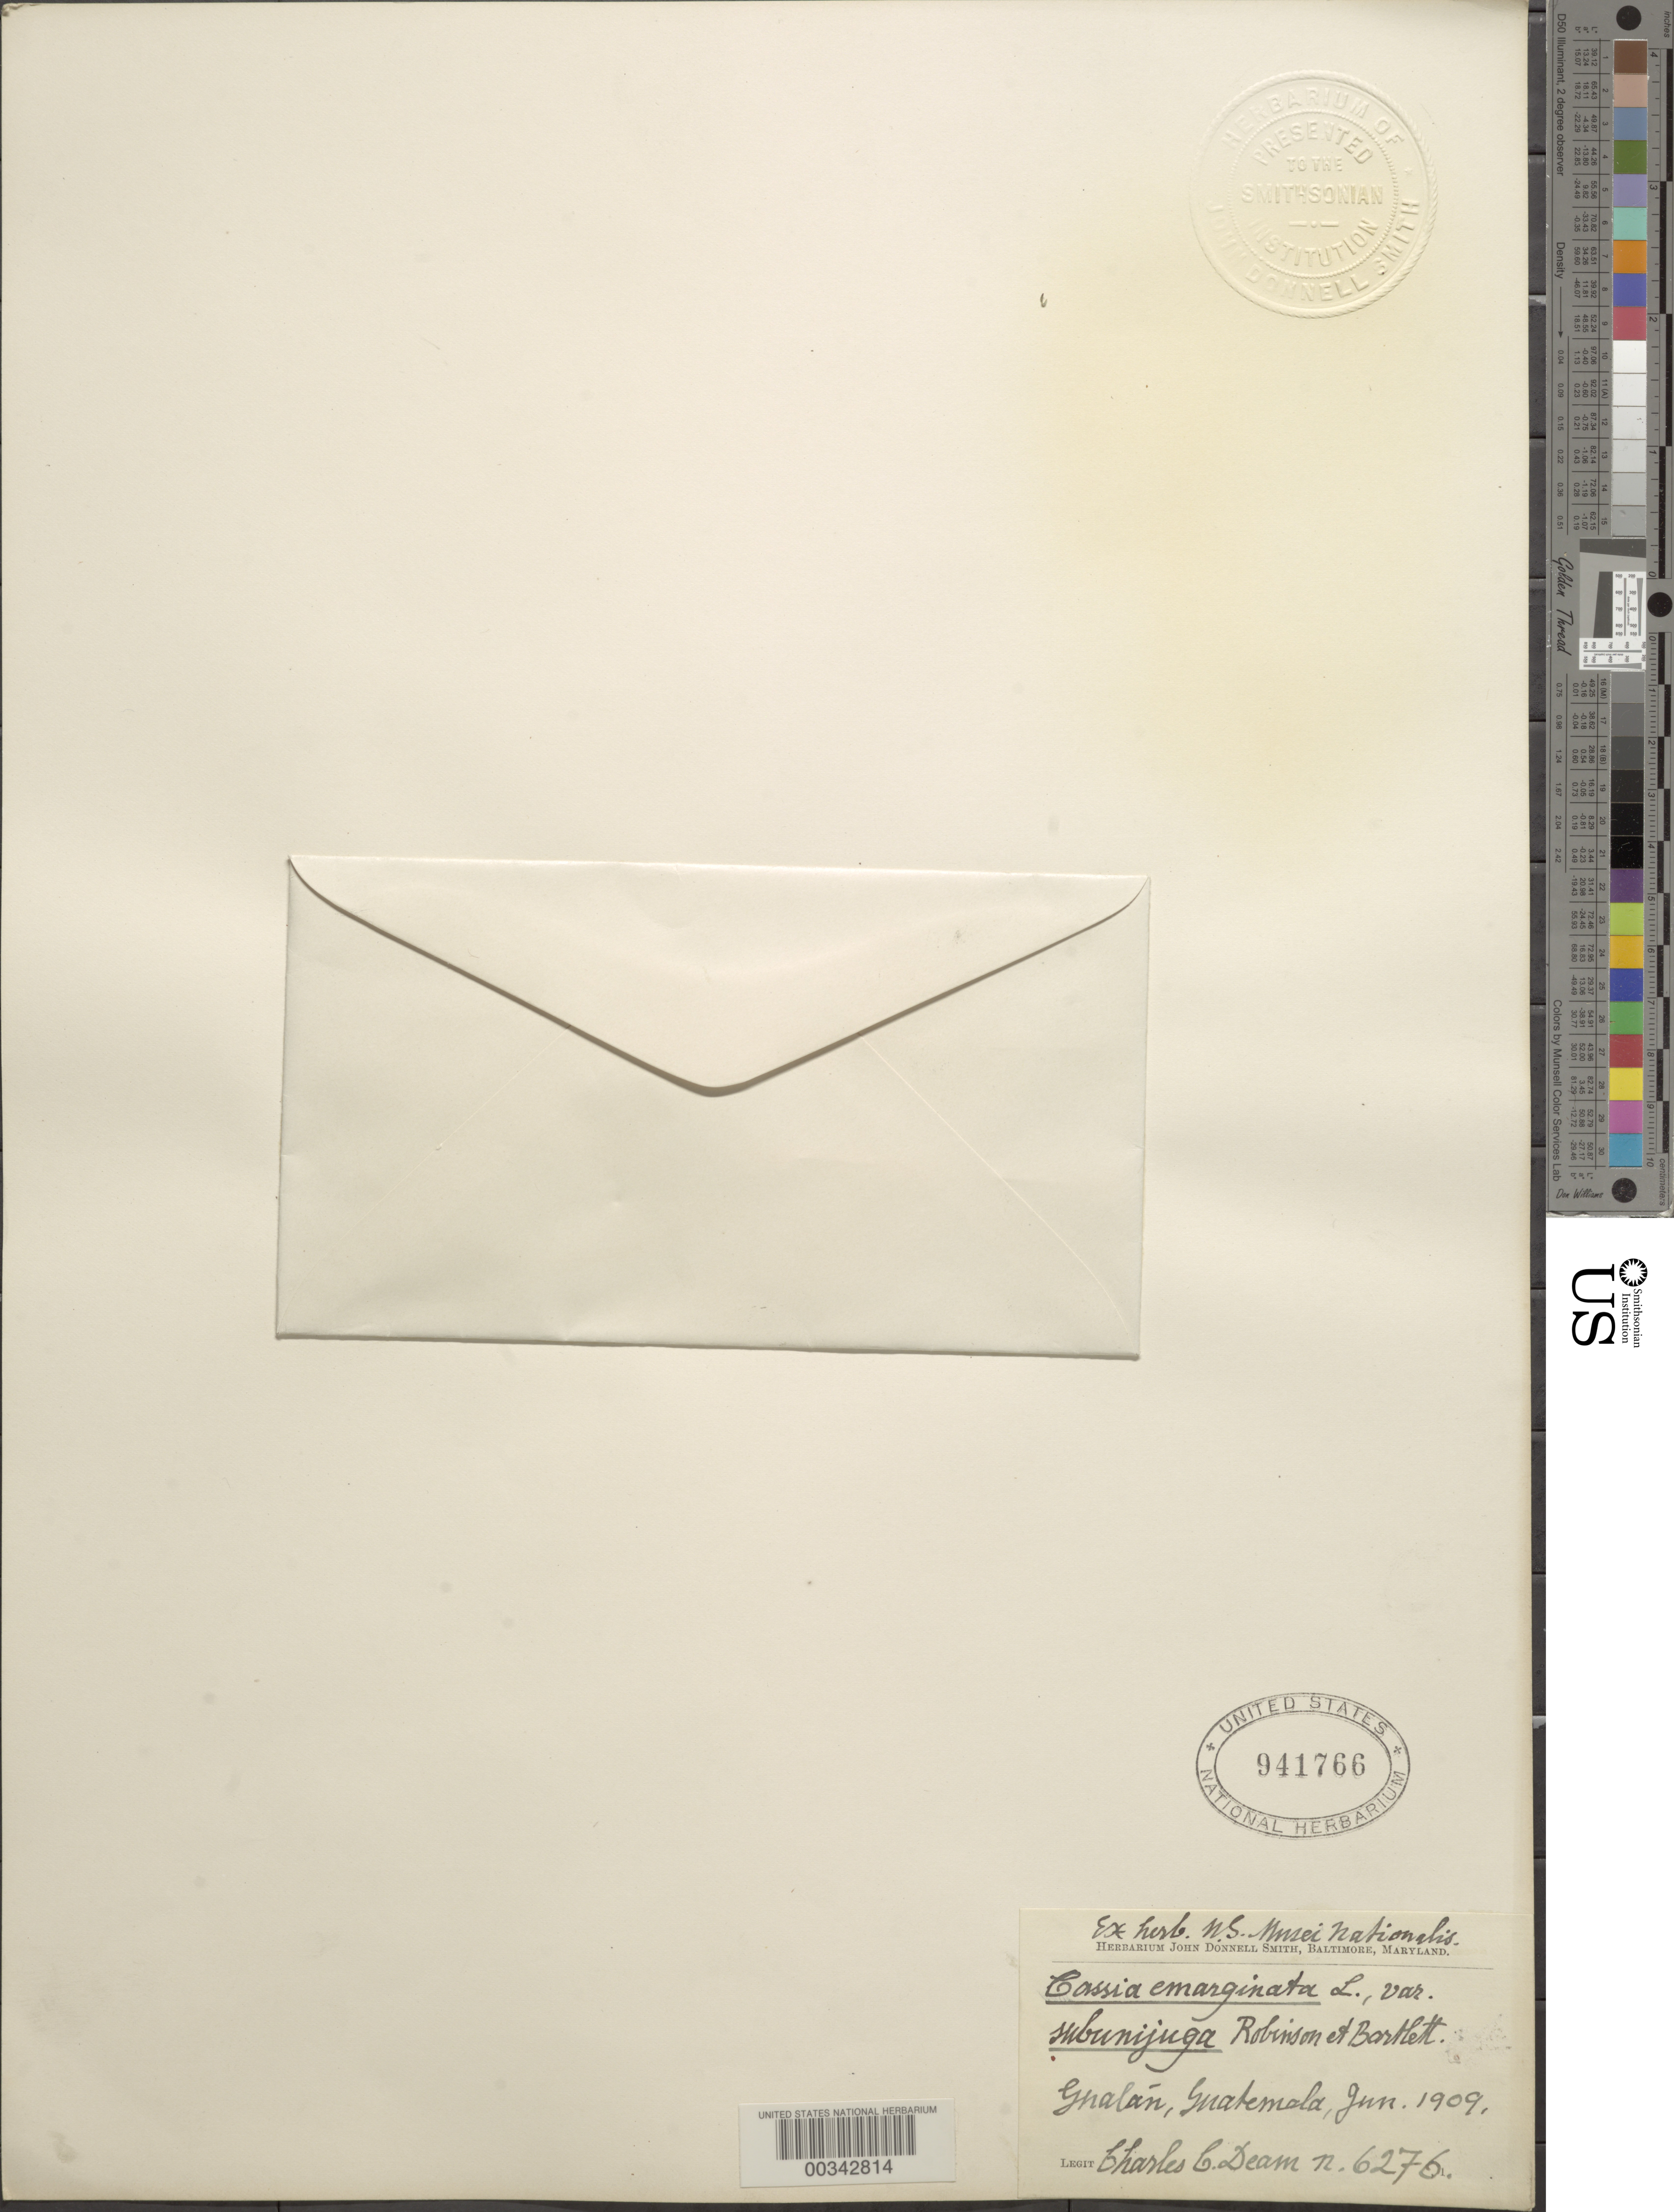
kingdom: Plantae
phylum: Tracheophyta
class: Magnoliopsida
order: Fabales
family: Fabaceae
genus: Senna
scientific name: Senna emarginata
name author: L.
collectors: C. C. Deam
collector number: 6276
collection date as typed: Jun 1909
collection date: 1909-06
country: Guatemala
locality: Gnalan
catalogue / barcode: US 941766